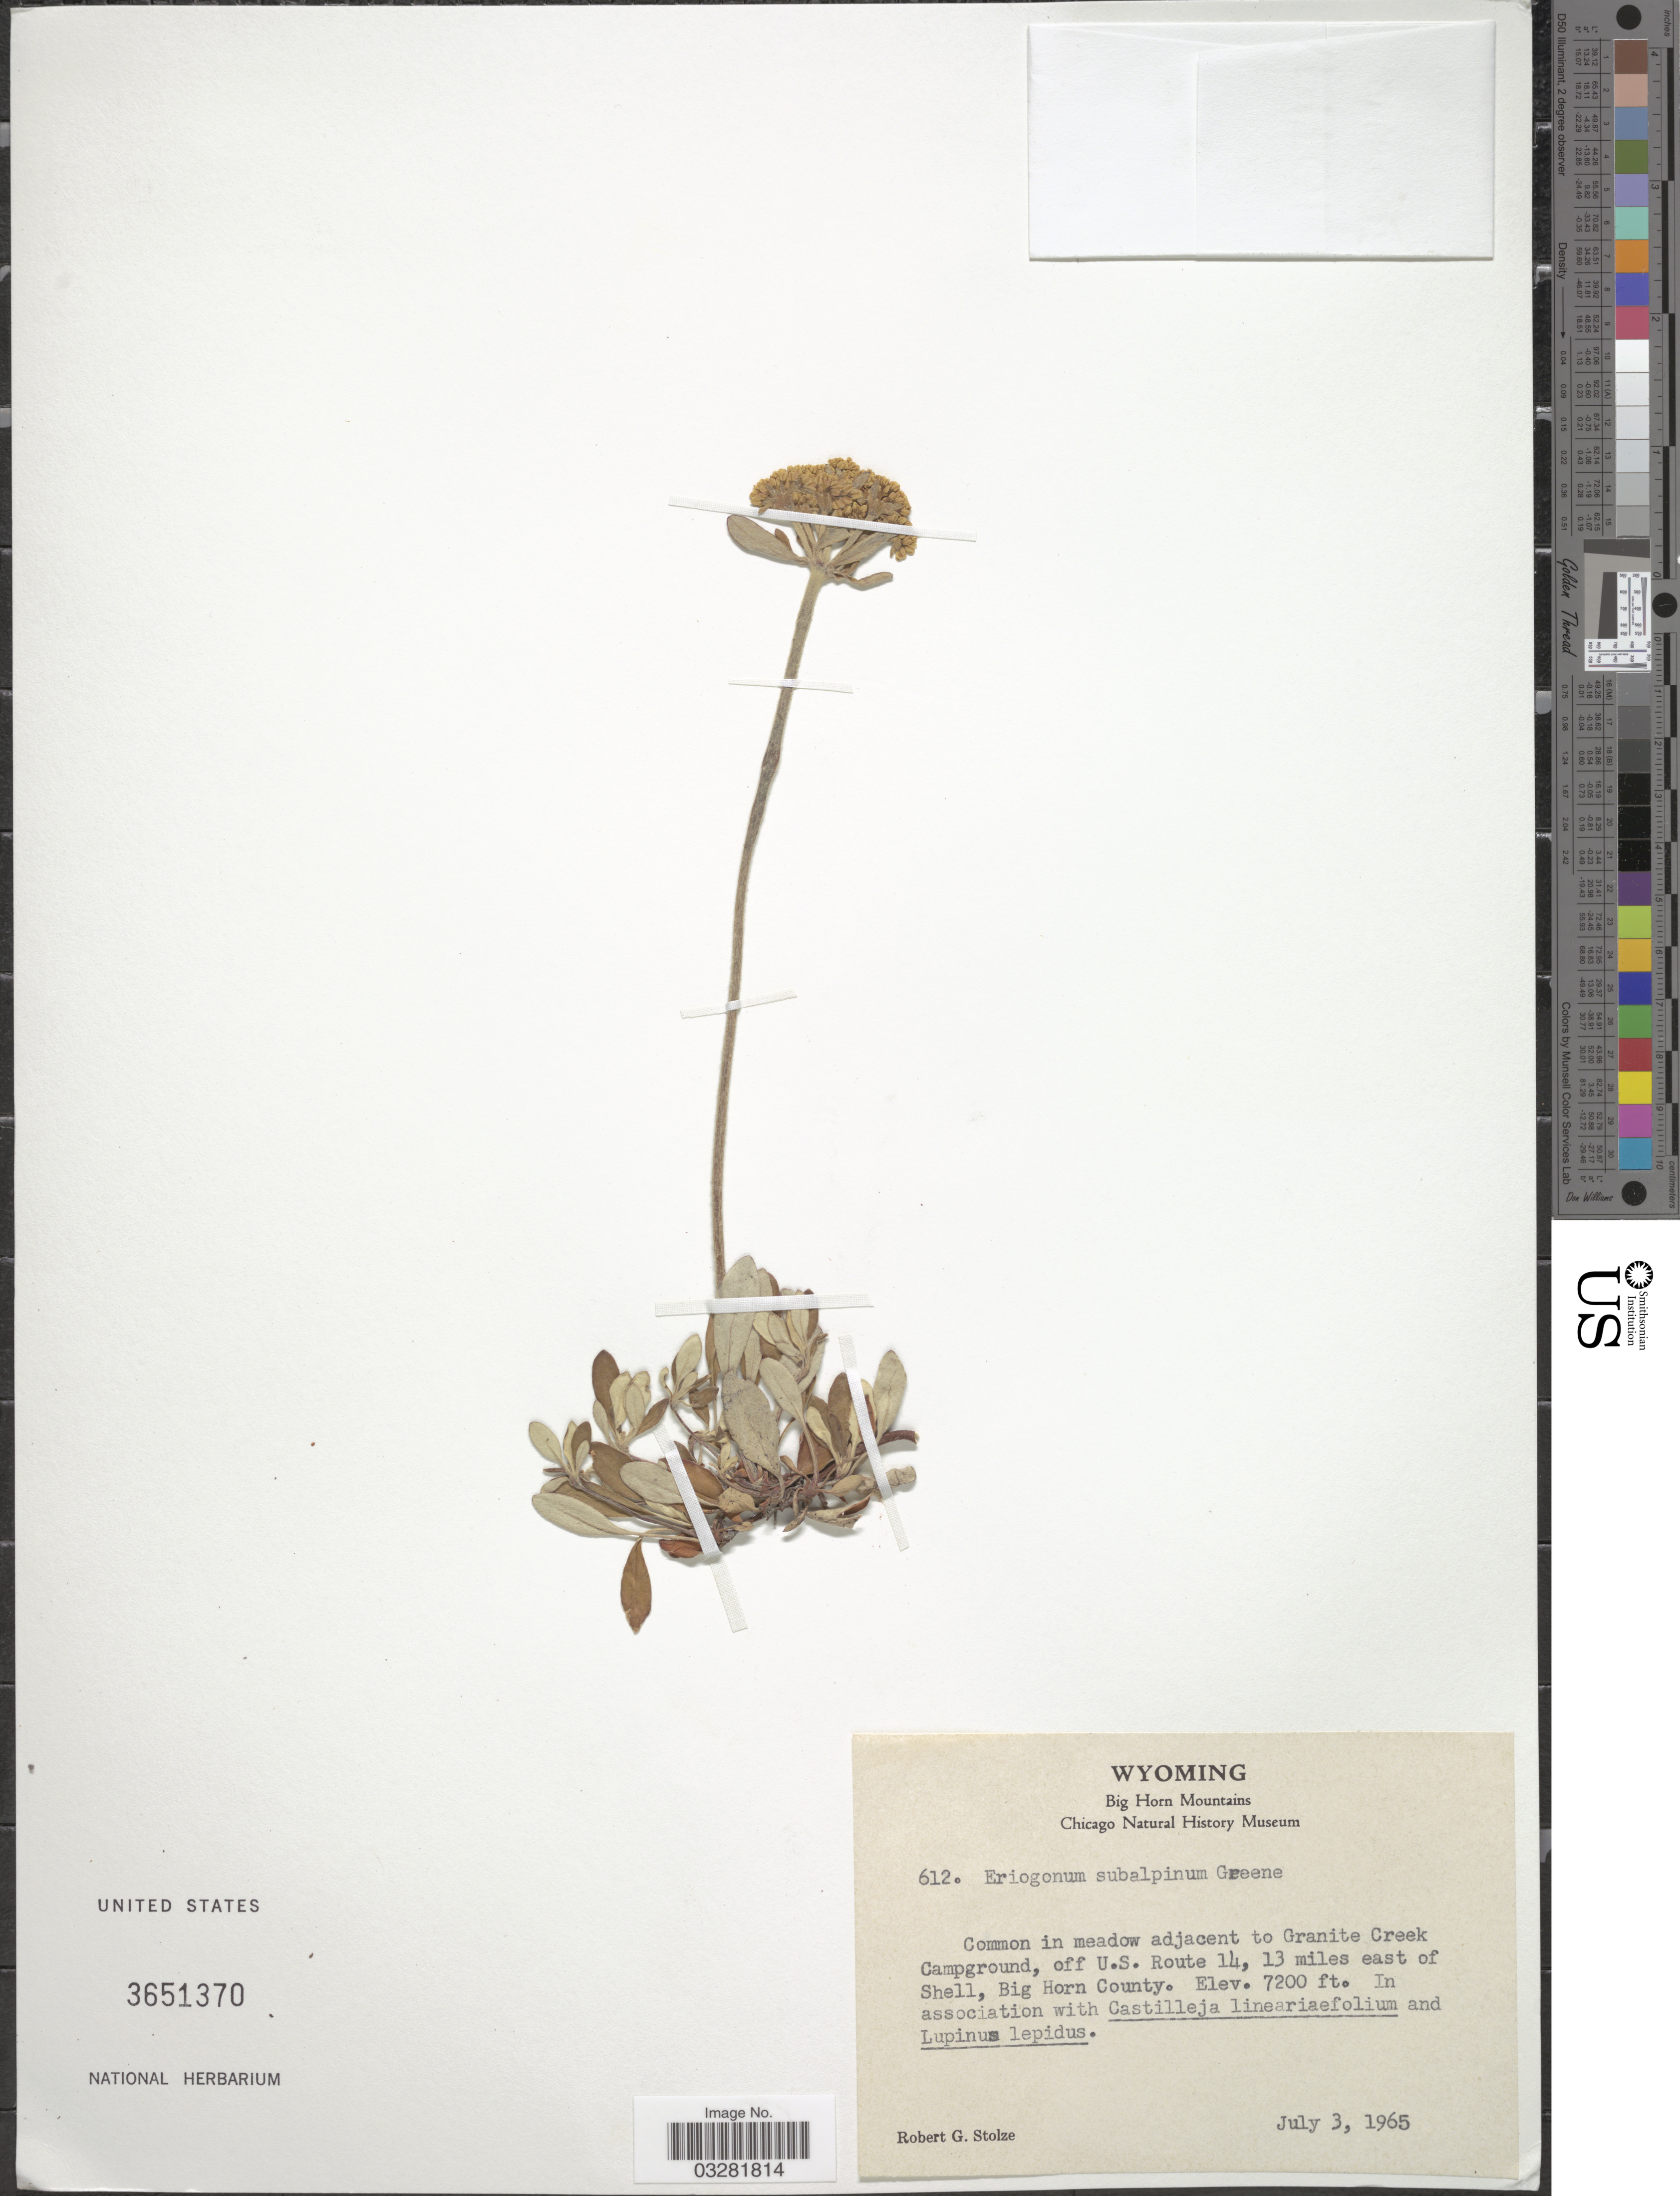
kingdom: Plantae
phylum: Tracheophyta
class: Magnoliopsida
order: Caryophyllales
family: Polygonaceae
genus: Eriogonum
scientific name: Eriogonum umbellatum var. subalpinum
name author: M.E. Jones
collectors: R. G. Stolze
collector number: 612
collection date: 1965-07-03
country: United States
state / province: Wyoming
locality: In meadow adjacent to Granite Creek Campground, off U.S. Route 14, 13 miles east of Shell, Big Horn County.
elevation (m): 2195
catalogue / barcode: US 3651370